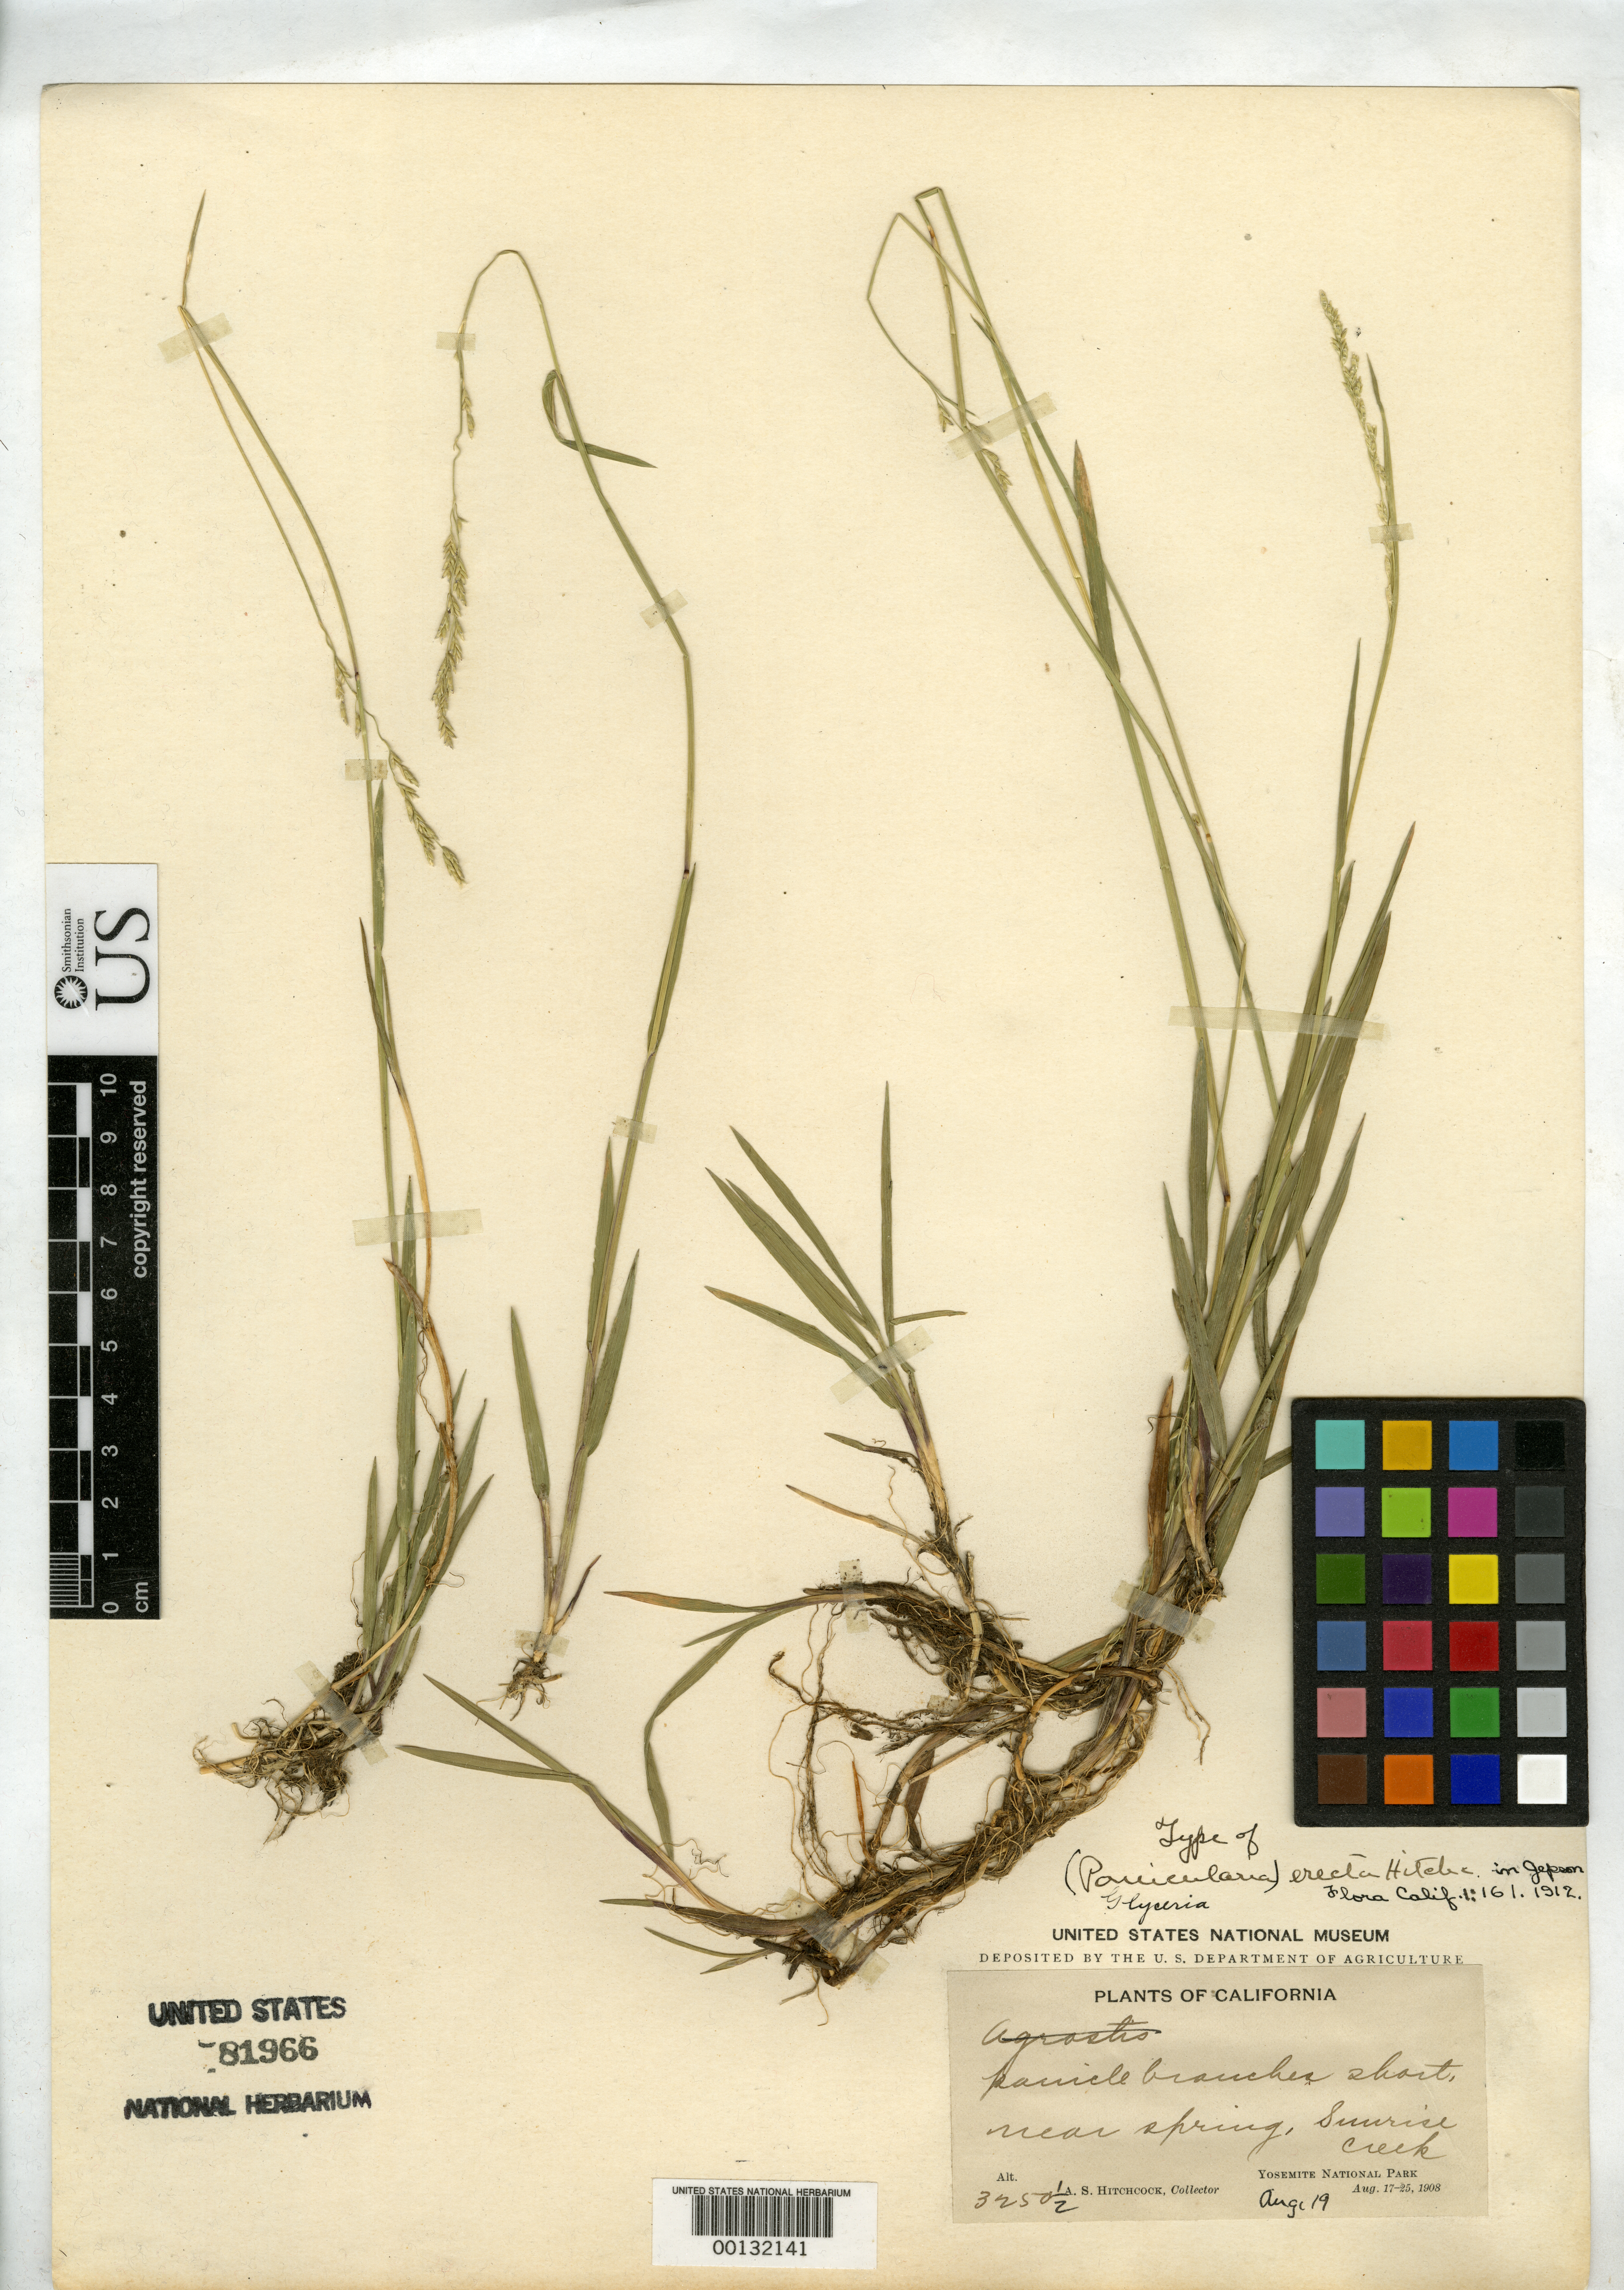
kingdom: Plantae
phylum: Tracheophyta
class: Liliopsida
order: Poales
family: Poaceae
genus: Glyceria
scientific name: Glyceria erecta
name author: Hitchc. in Jeps.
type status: Holotype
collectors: A. S. Hitchcock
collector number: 3250-1/2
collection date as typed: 19 Aug 1908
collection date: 1908-08-19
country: United States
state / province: California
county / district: Tuolumne-Mariposa-Madera-Mono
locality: Near Sunrise Creek, Yosemite National Park.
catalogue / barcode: US 81966